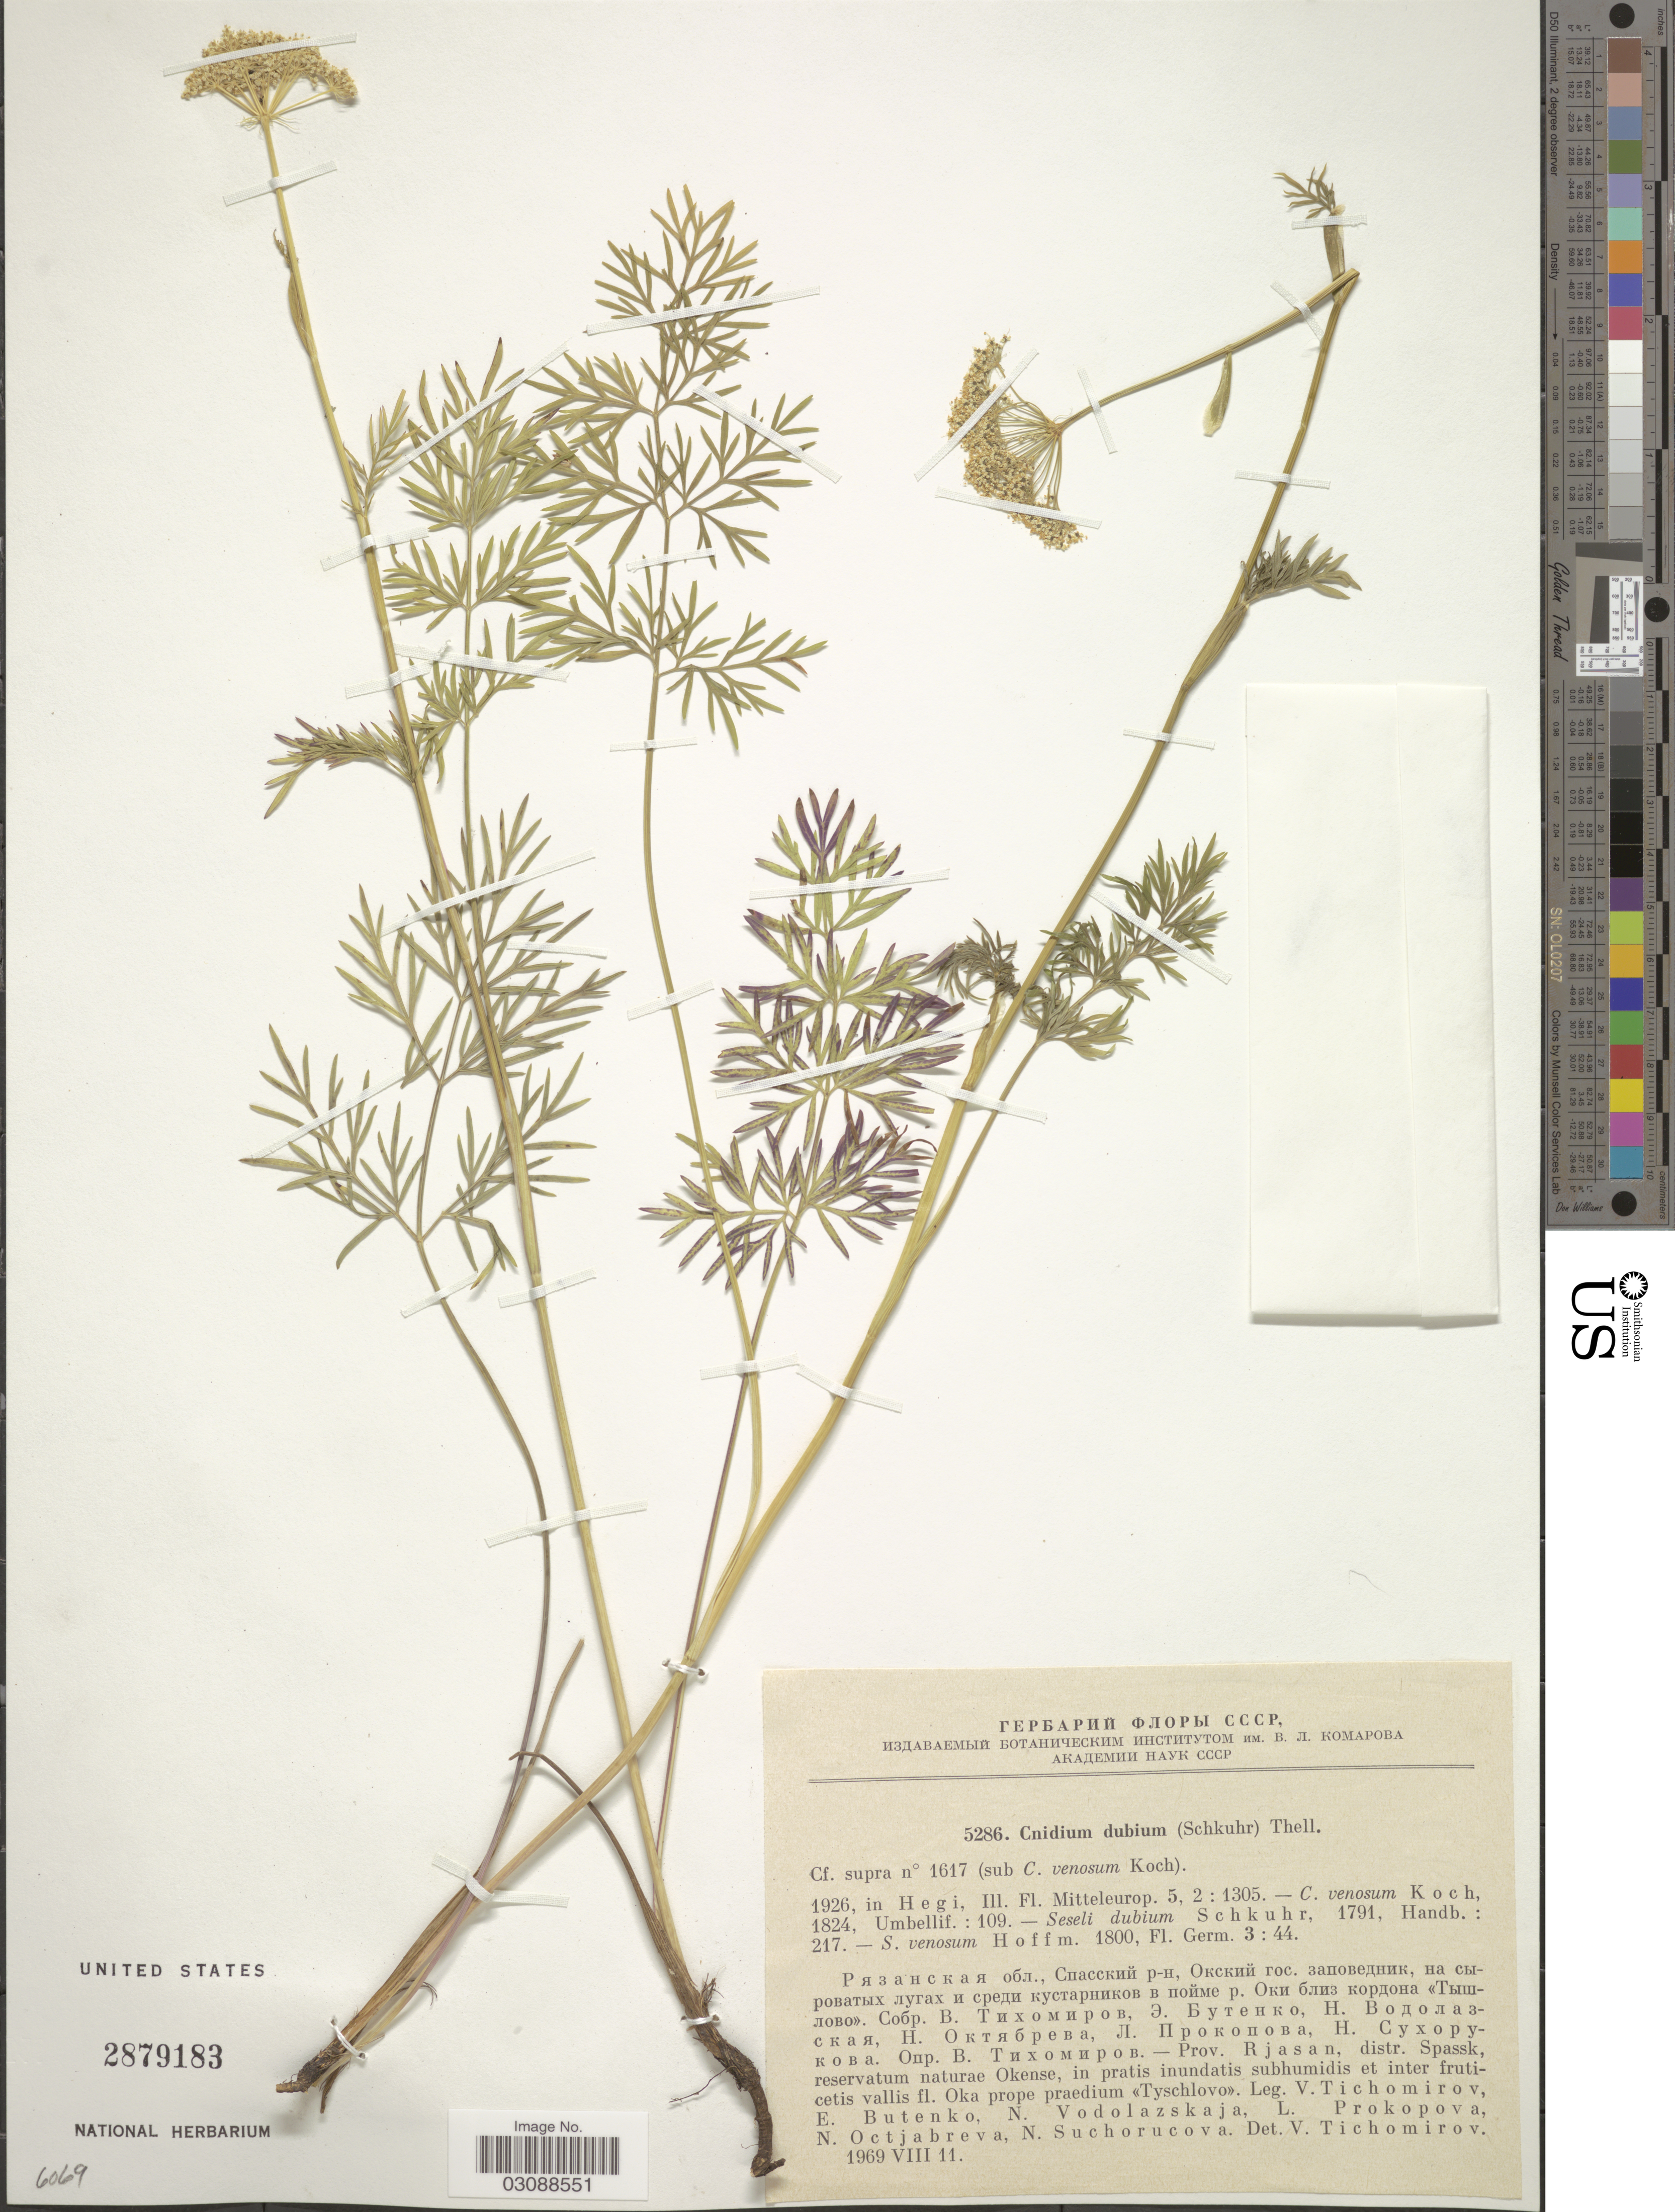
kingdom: Plantae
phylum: Tracheophyta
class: Magnoliopsida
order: Apiales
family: Apiaceae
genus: Cnidium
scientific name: Cnidium dubium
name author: Thell.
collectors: V. Tichomirov, E. Butenko, N. Vodolazskaja, L. Prokopova & et al.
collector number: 5286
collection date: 1969-08-11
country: Russian Federation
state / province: Ryazan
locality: Prov. Rjasan, distr. Spassk, reservatum naturae Okense, in pratis inundatis subhumidis et inter fruticetis valles fl. Oka prope praedium Tyschlovo.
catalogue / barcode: US 2879183